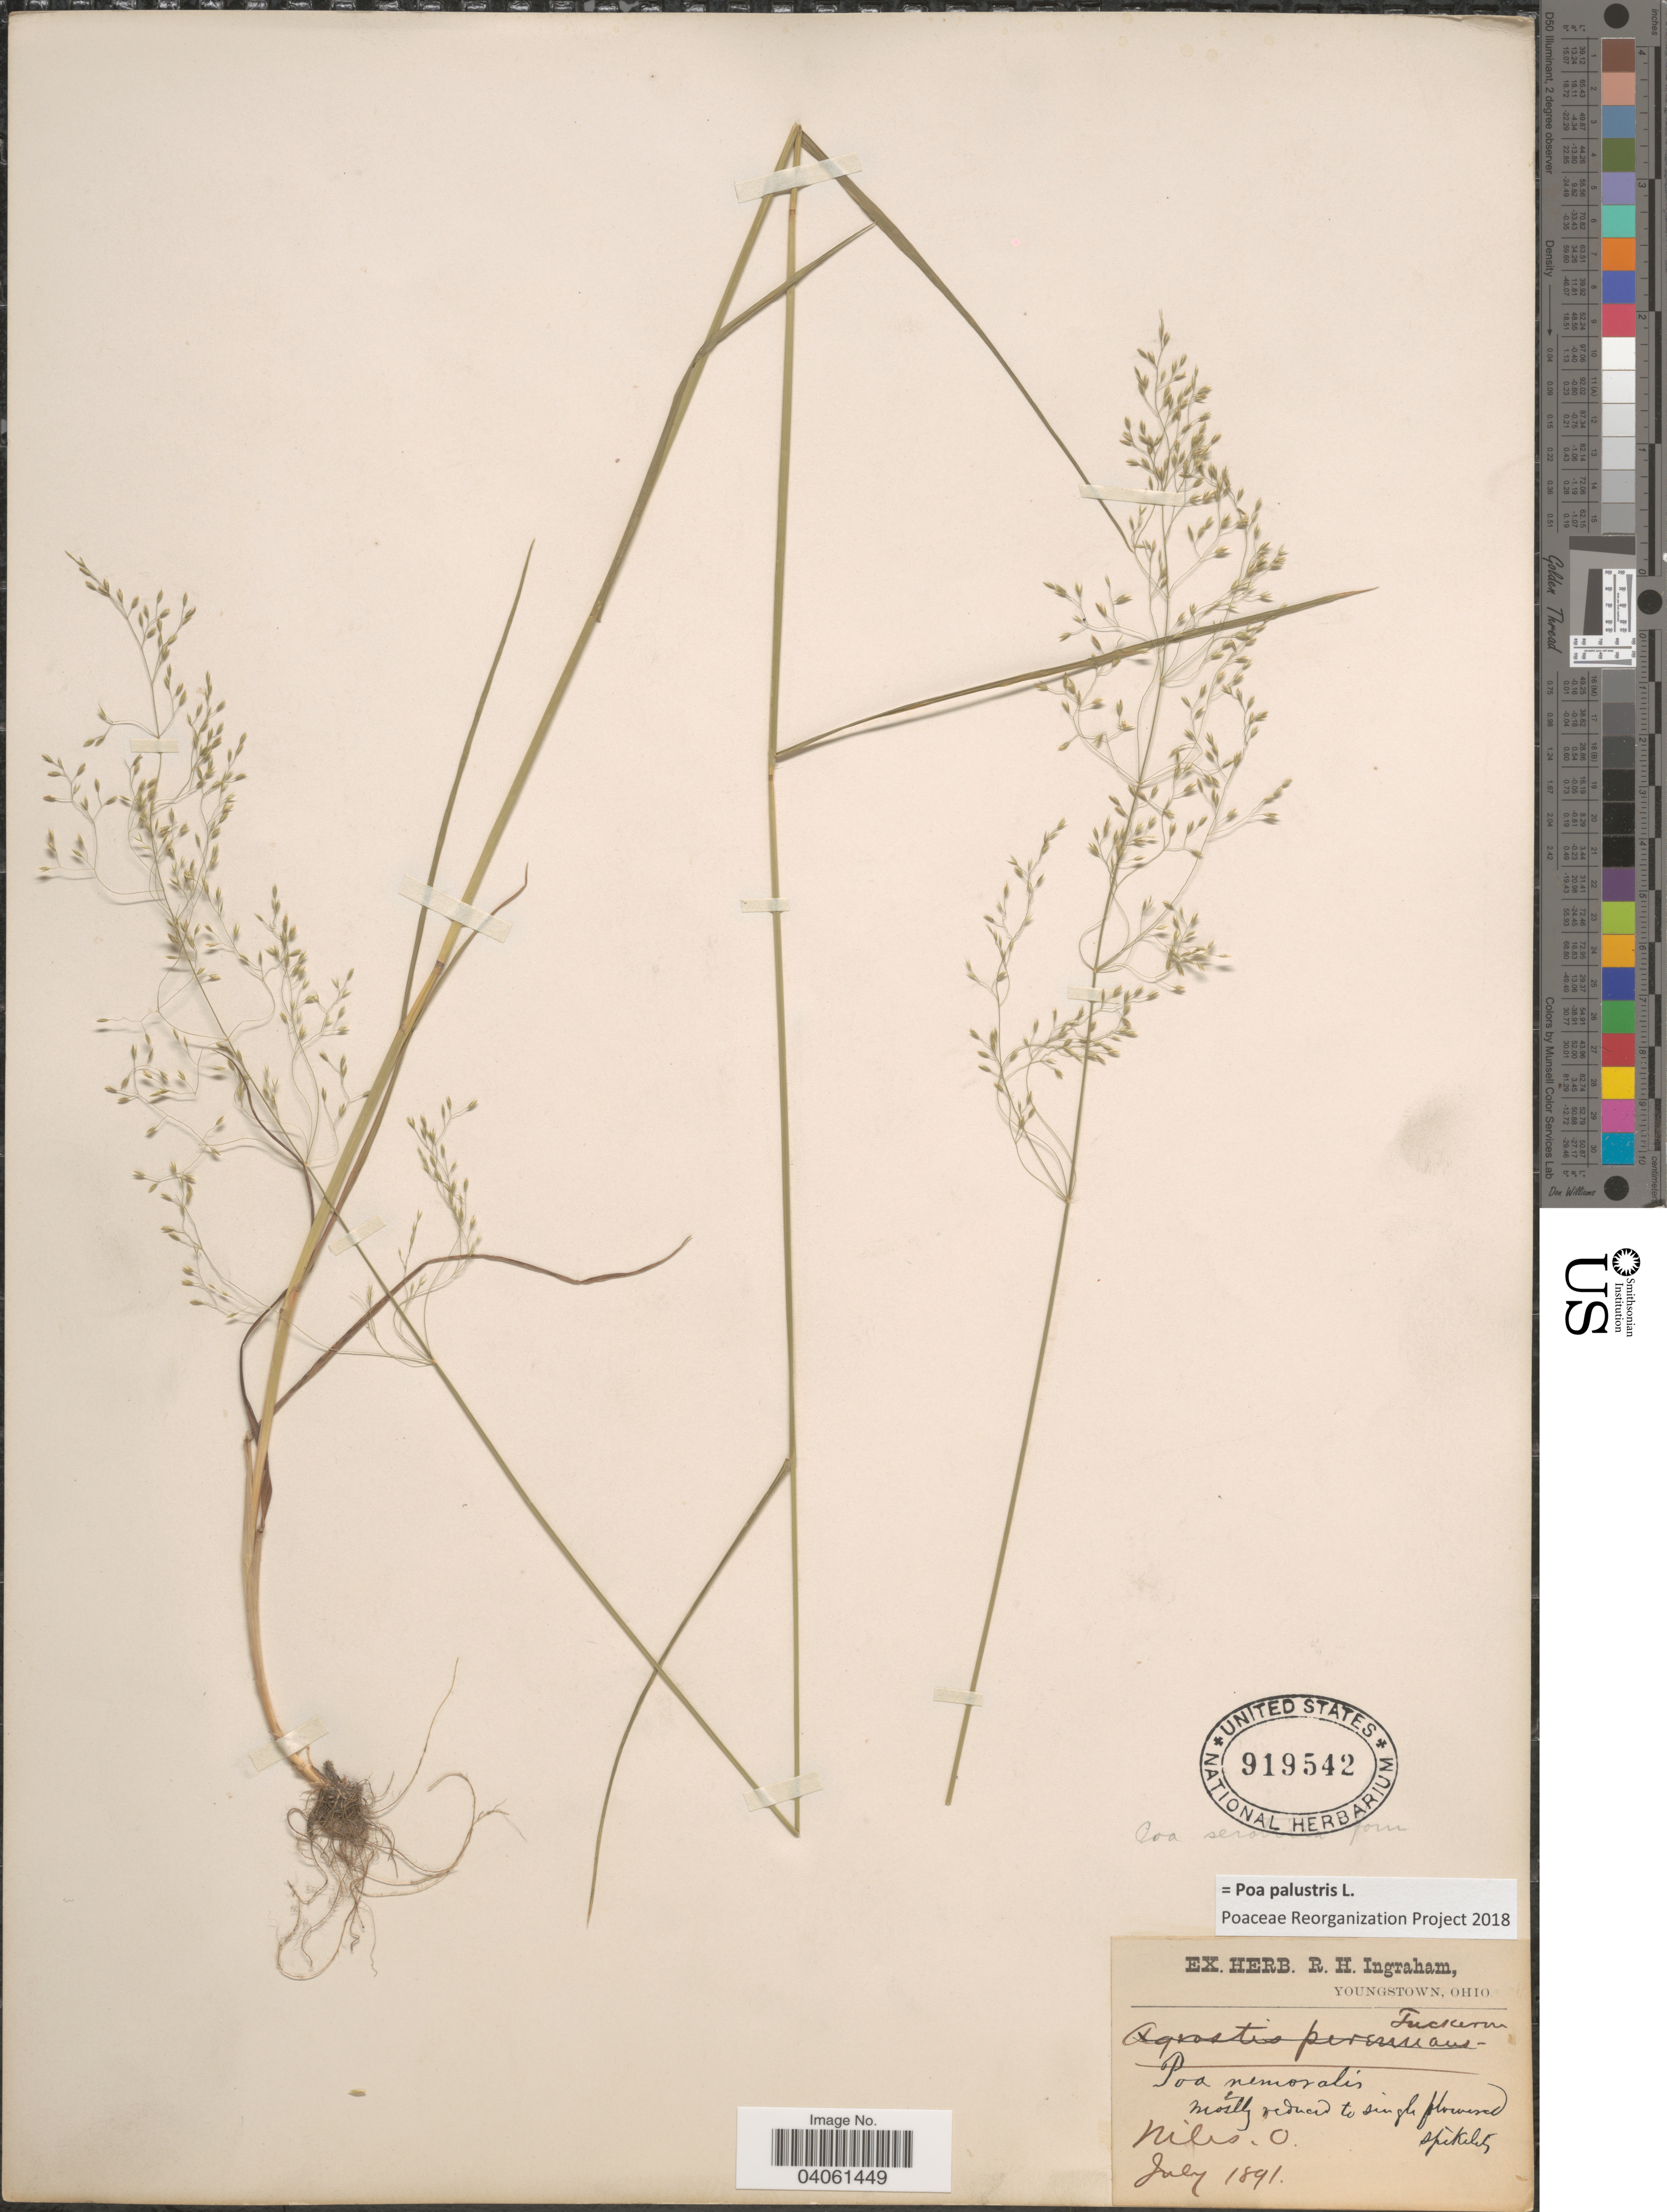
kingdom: Plantae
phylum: Tracheophyta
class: Liliopsida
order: Poales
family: Poaceae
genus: Poa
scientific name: Poa palustris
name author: L.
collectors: Ex herb. R. H. Ingraham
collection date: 1891-07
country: United States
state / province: Ohio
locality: Niles.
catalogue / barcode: US 919542